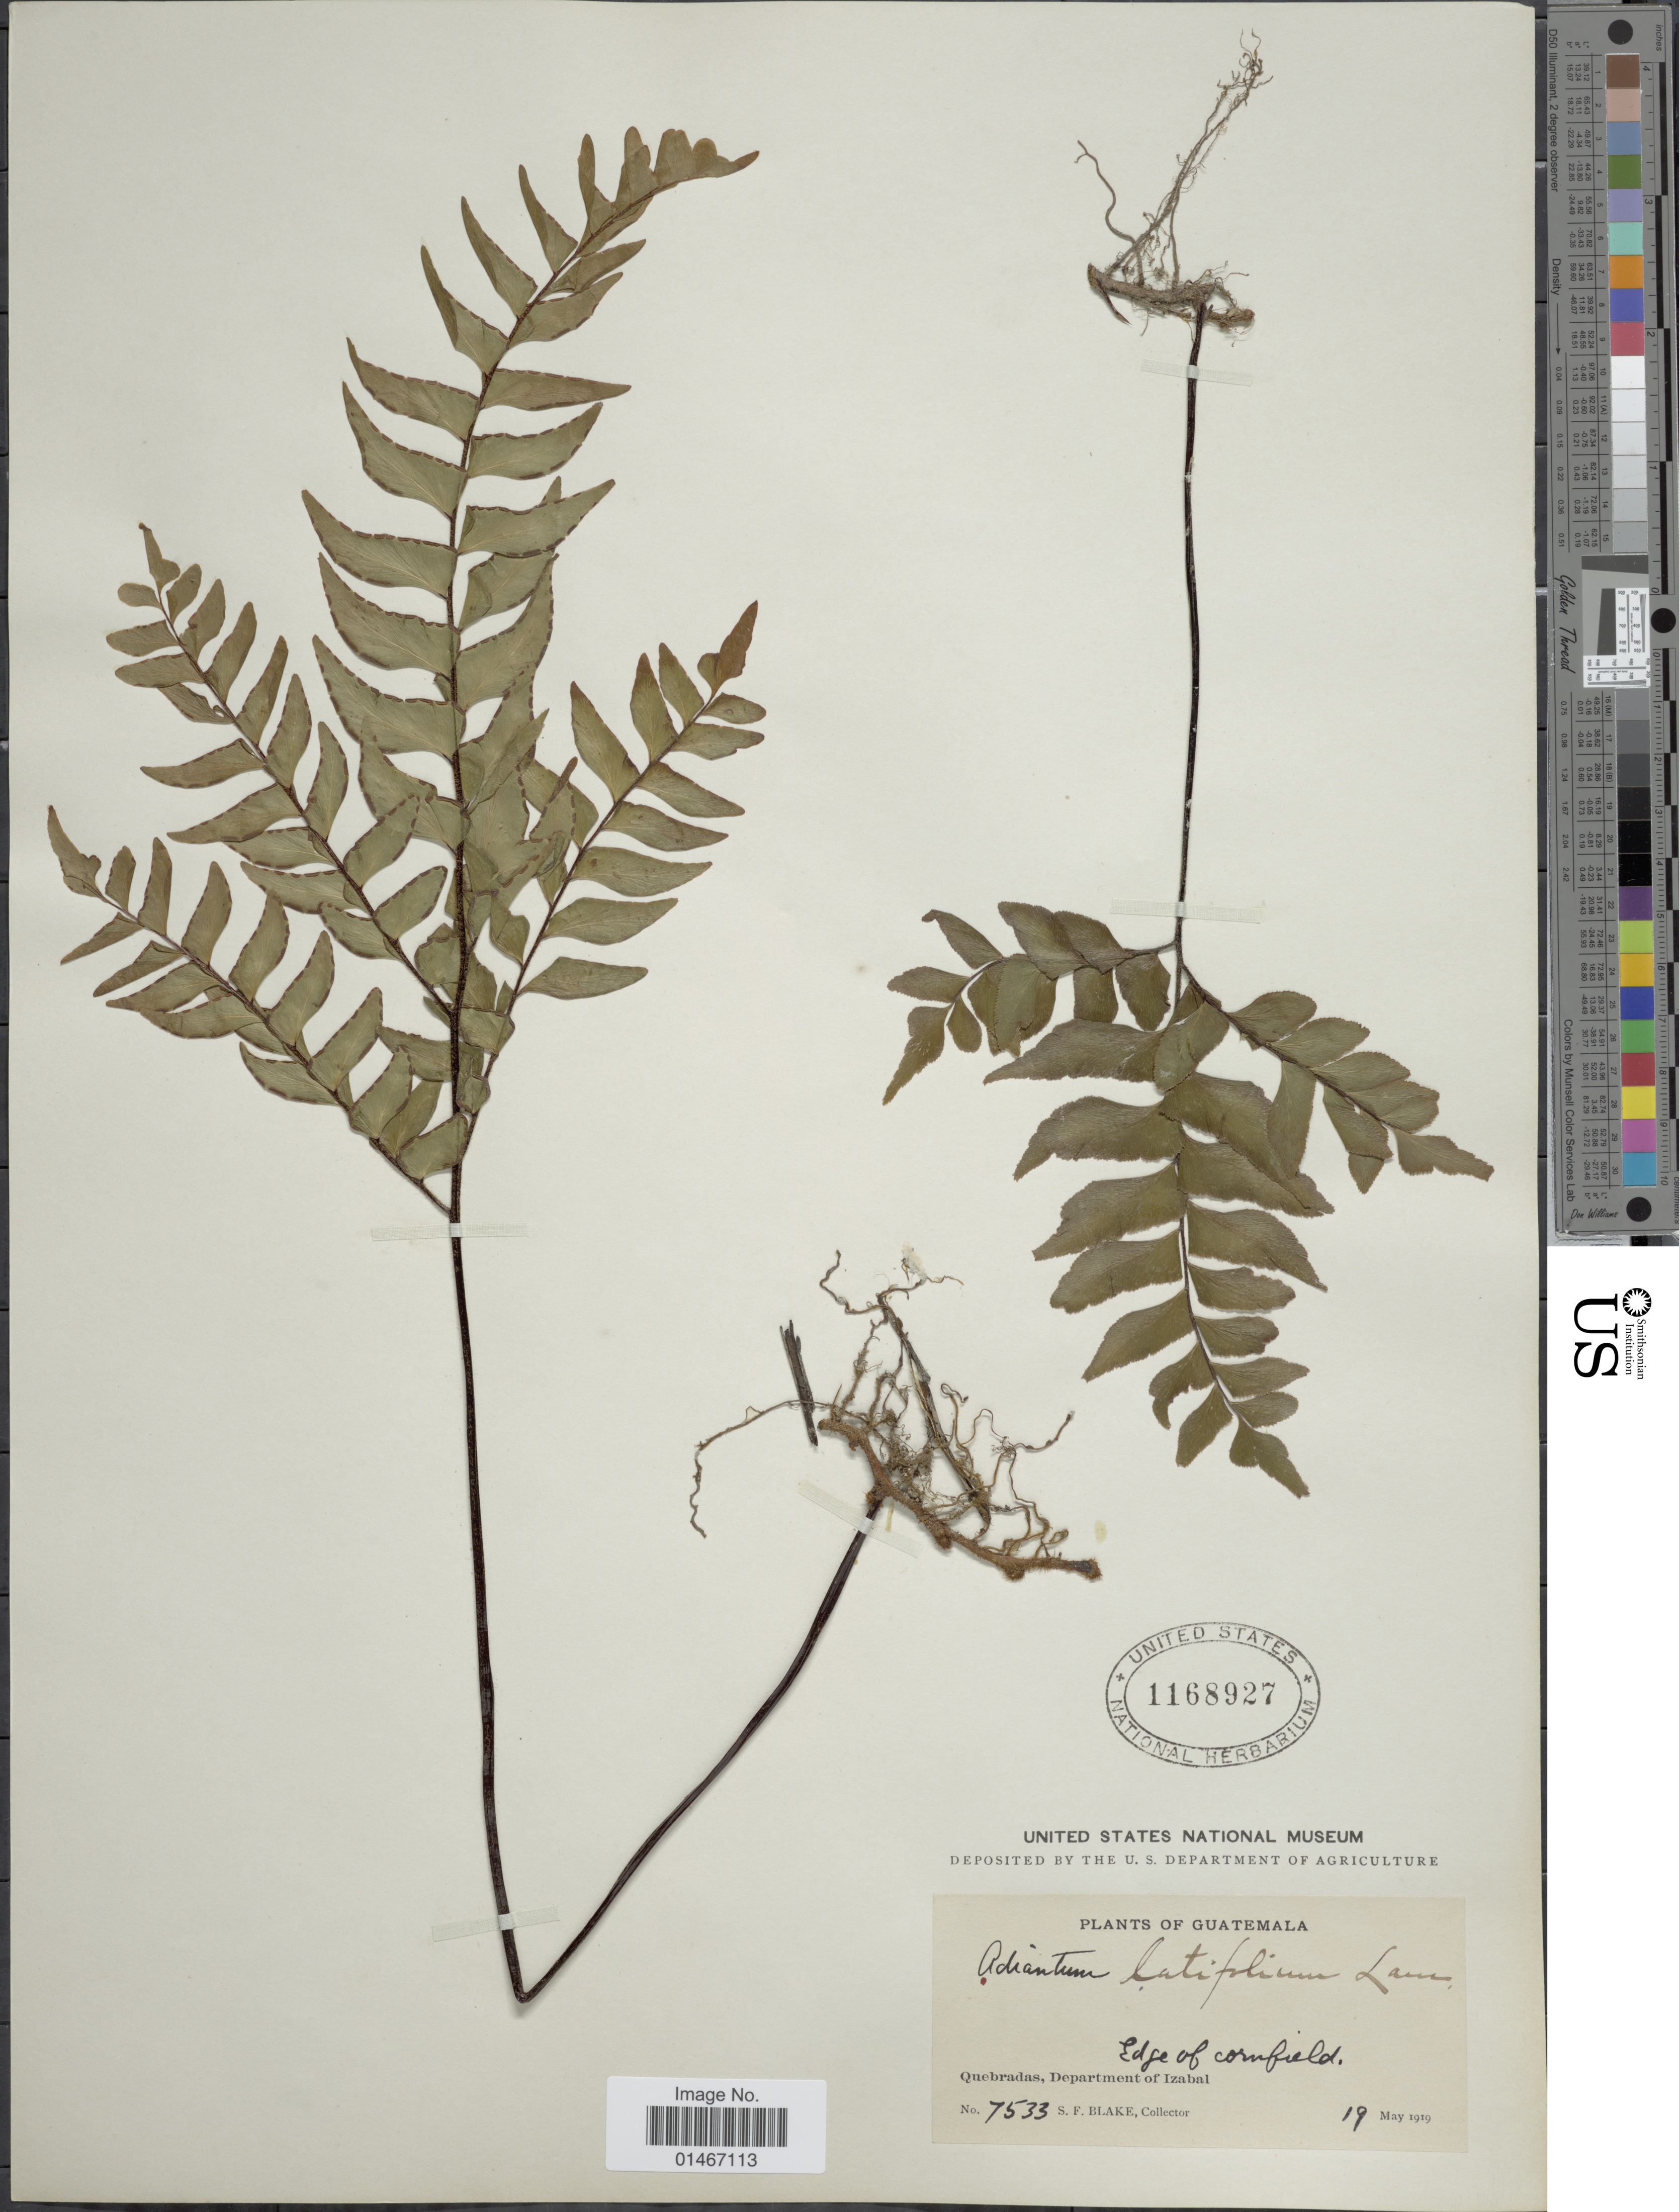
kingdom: Plantae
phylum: Tracheophyta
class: Polypodiopsida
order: Polypodiales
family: Pteridaceae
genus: Adiantum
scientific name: Adiantum latifolium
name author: Lam.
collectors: S. Blake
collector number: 7533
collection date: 1919-05-19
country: Guatemala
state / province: Izabal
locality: Quebradas, Department of Izabal. Edge of cornfield.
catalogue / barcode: US 1168927